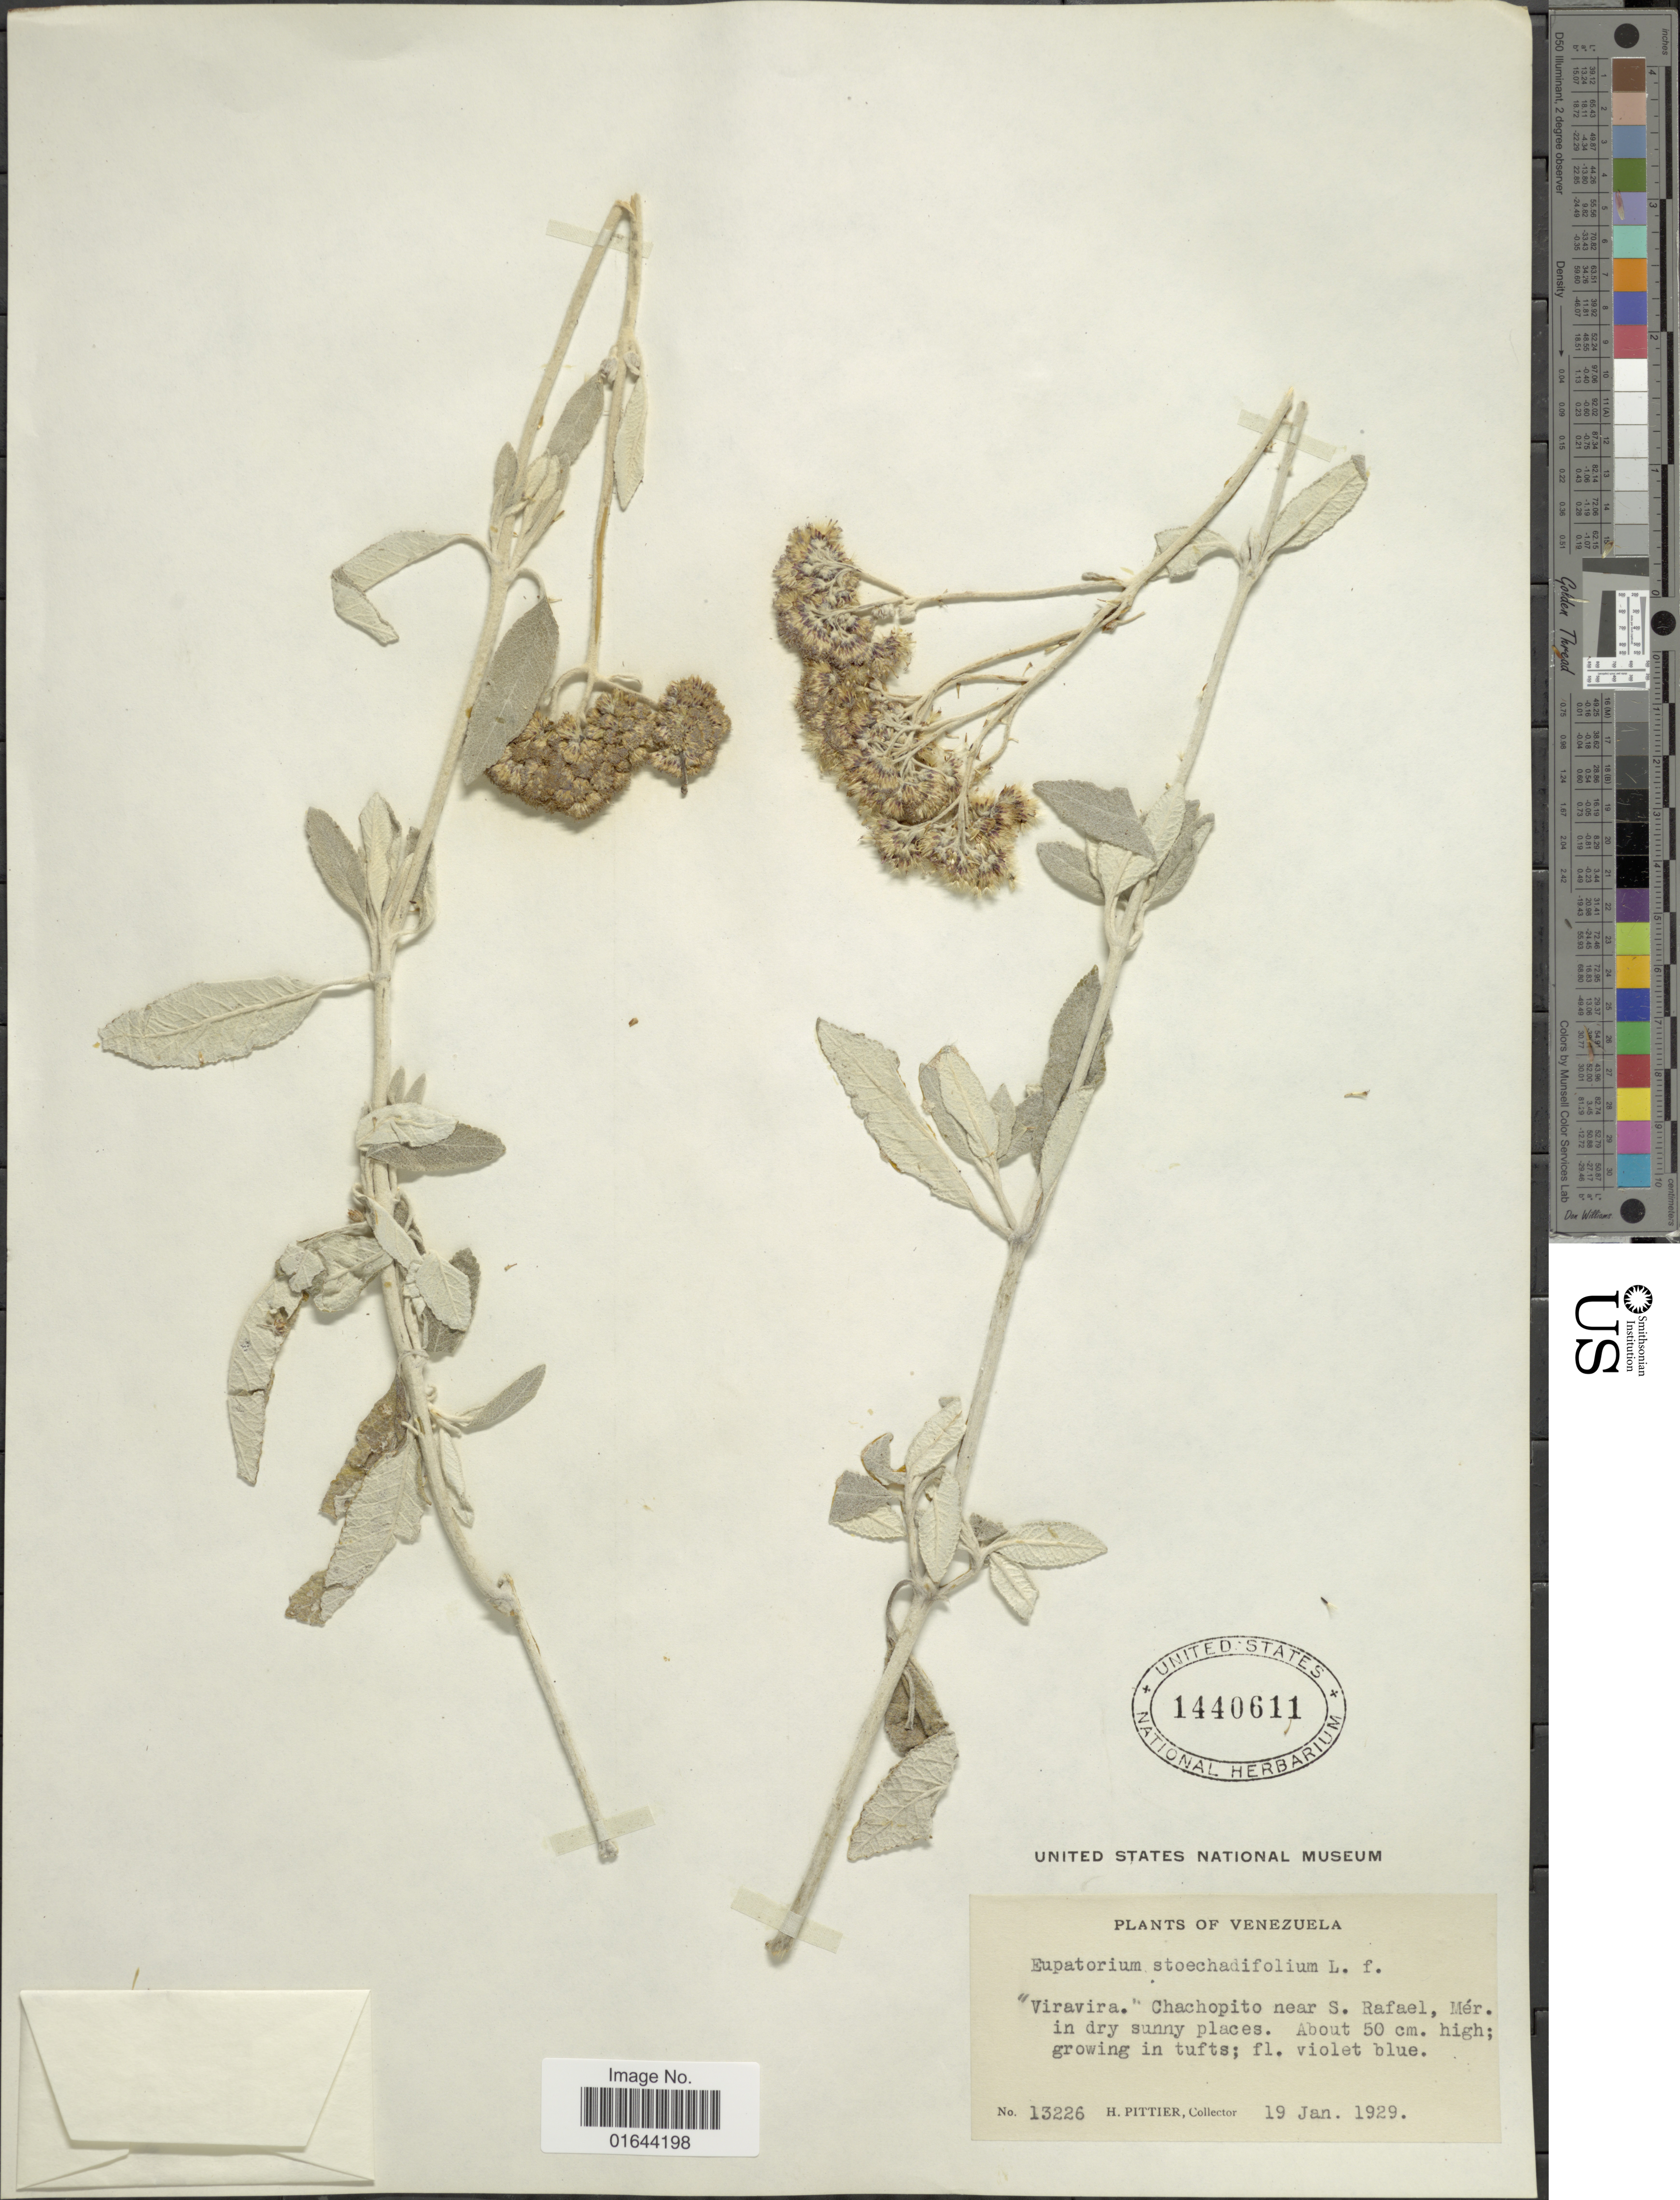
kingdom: Plantae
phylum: Tracheophyta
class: Magnoliopsida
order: Asterales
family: Asteraceae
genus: Lourteigia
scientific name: Lourteigia stoechadifolia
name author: (L. f.) R.M. King & H. Rob.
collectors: H. F. Pittier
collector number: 13226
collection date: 1929-01-19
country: Venezuela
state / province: Mérida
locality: Viravira.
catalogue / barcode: US 1440611